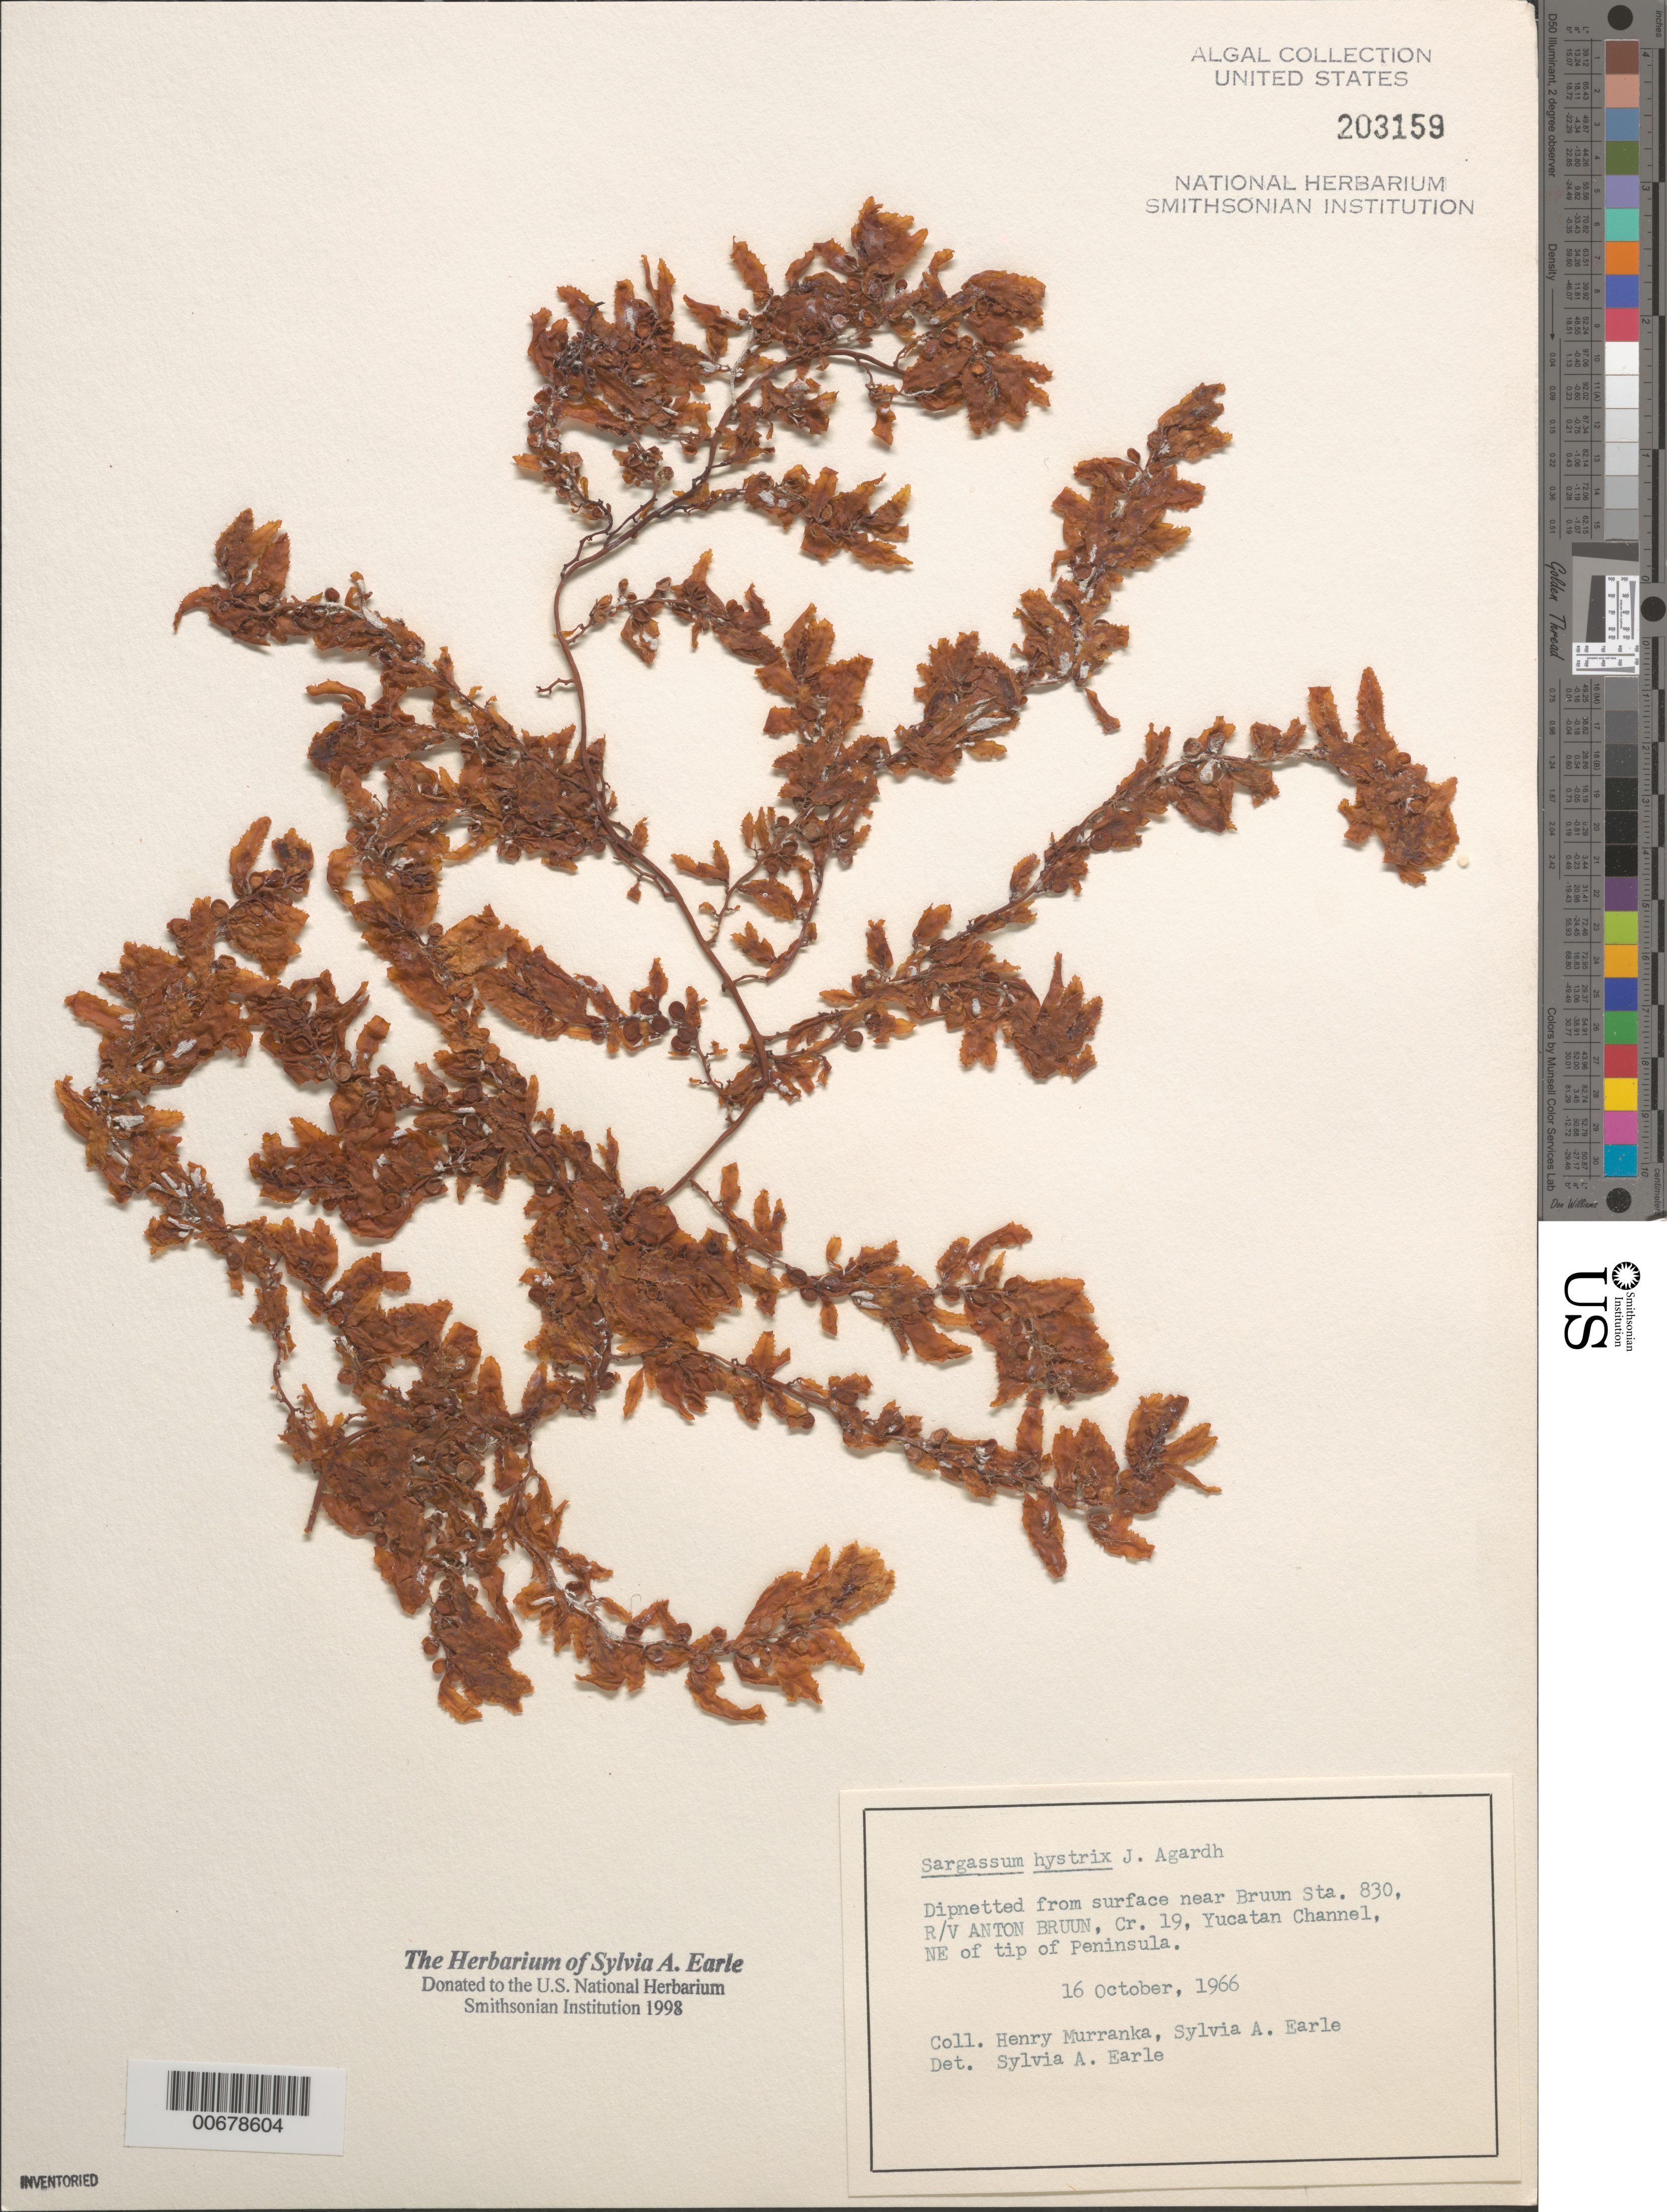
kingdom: Chromista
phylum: Ochrophyta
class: Phaeophyceae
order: Fucales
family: Sargassaceae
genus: Sargassum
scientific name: Sargassum hystrix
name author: J. Agardh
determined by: Earle, S. A.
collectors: H. Murranka & S. A. Earle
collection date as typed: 16 Oct 1966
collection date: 1966-10-16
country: Mexico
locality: Yucatan Channel, northeast tip of Yucatan Peninsula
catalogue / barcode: US 203159